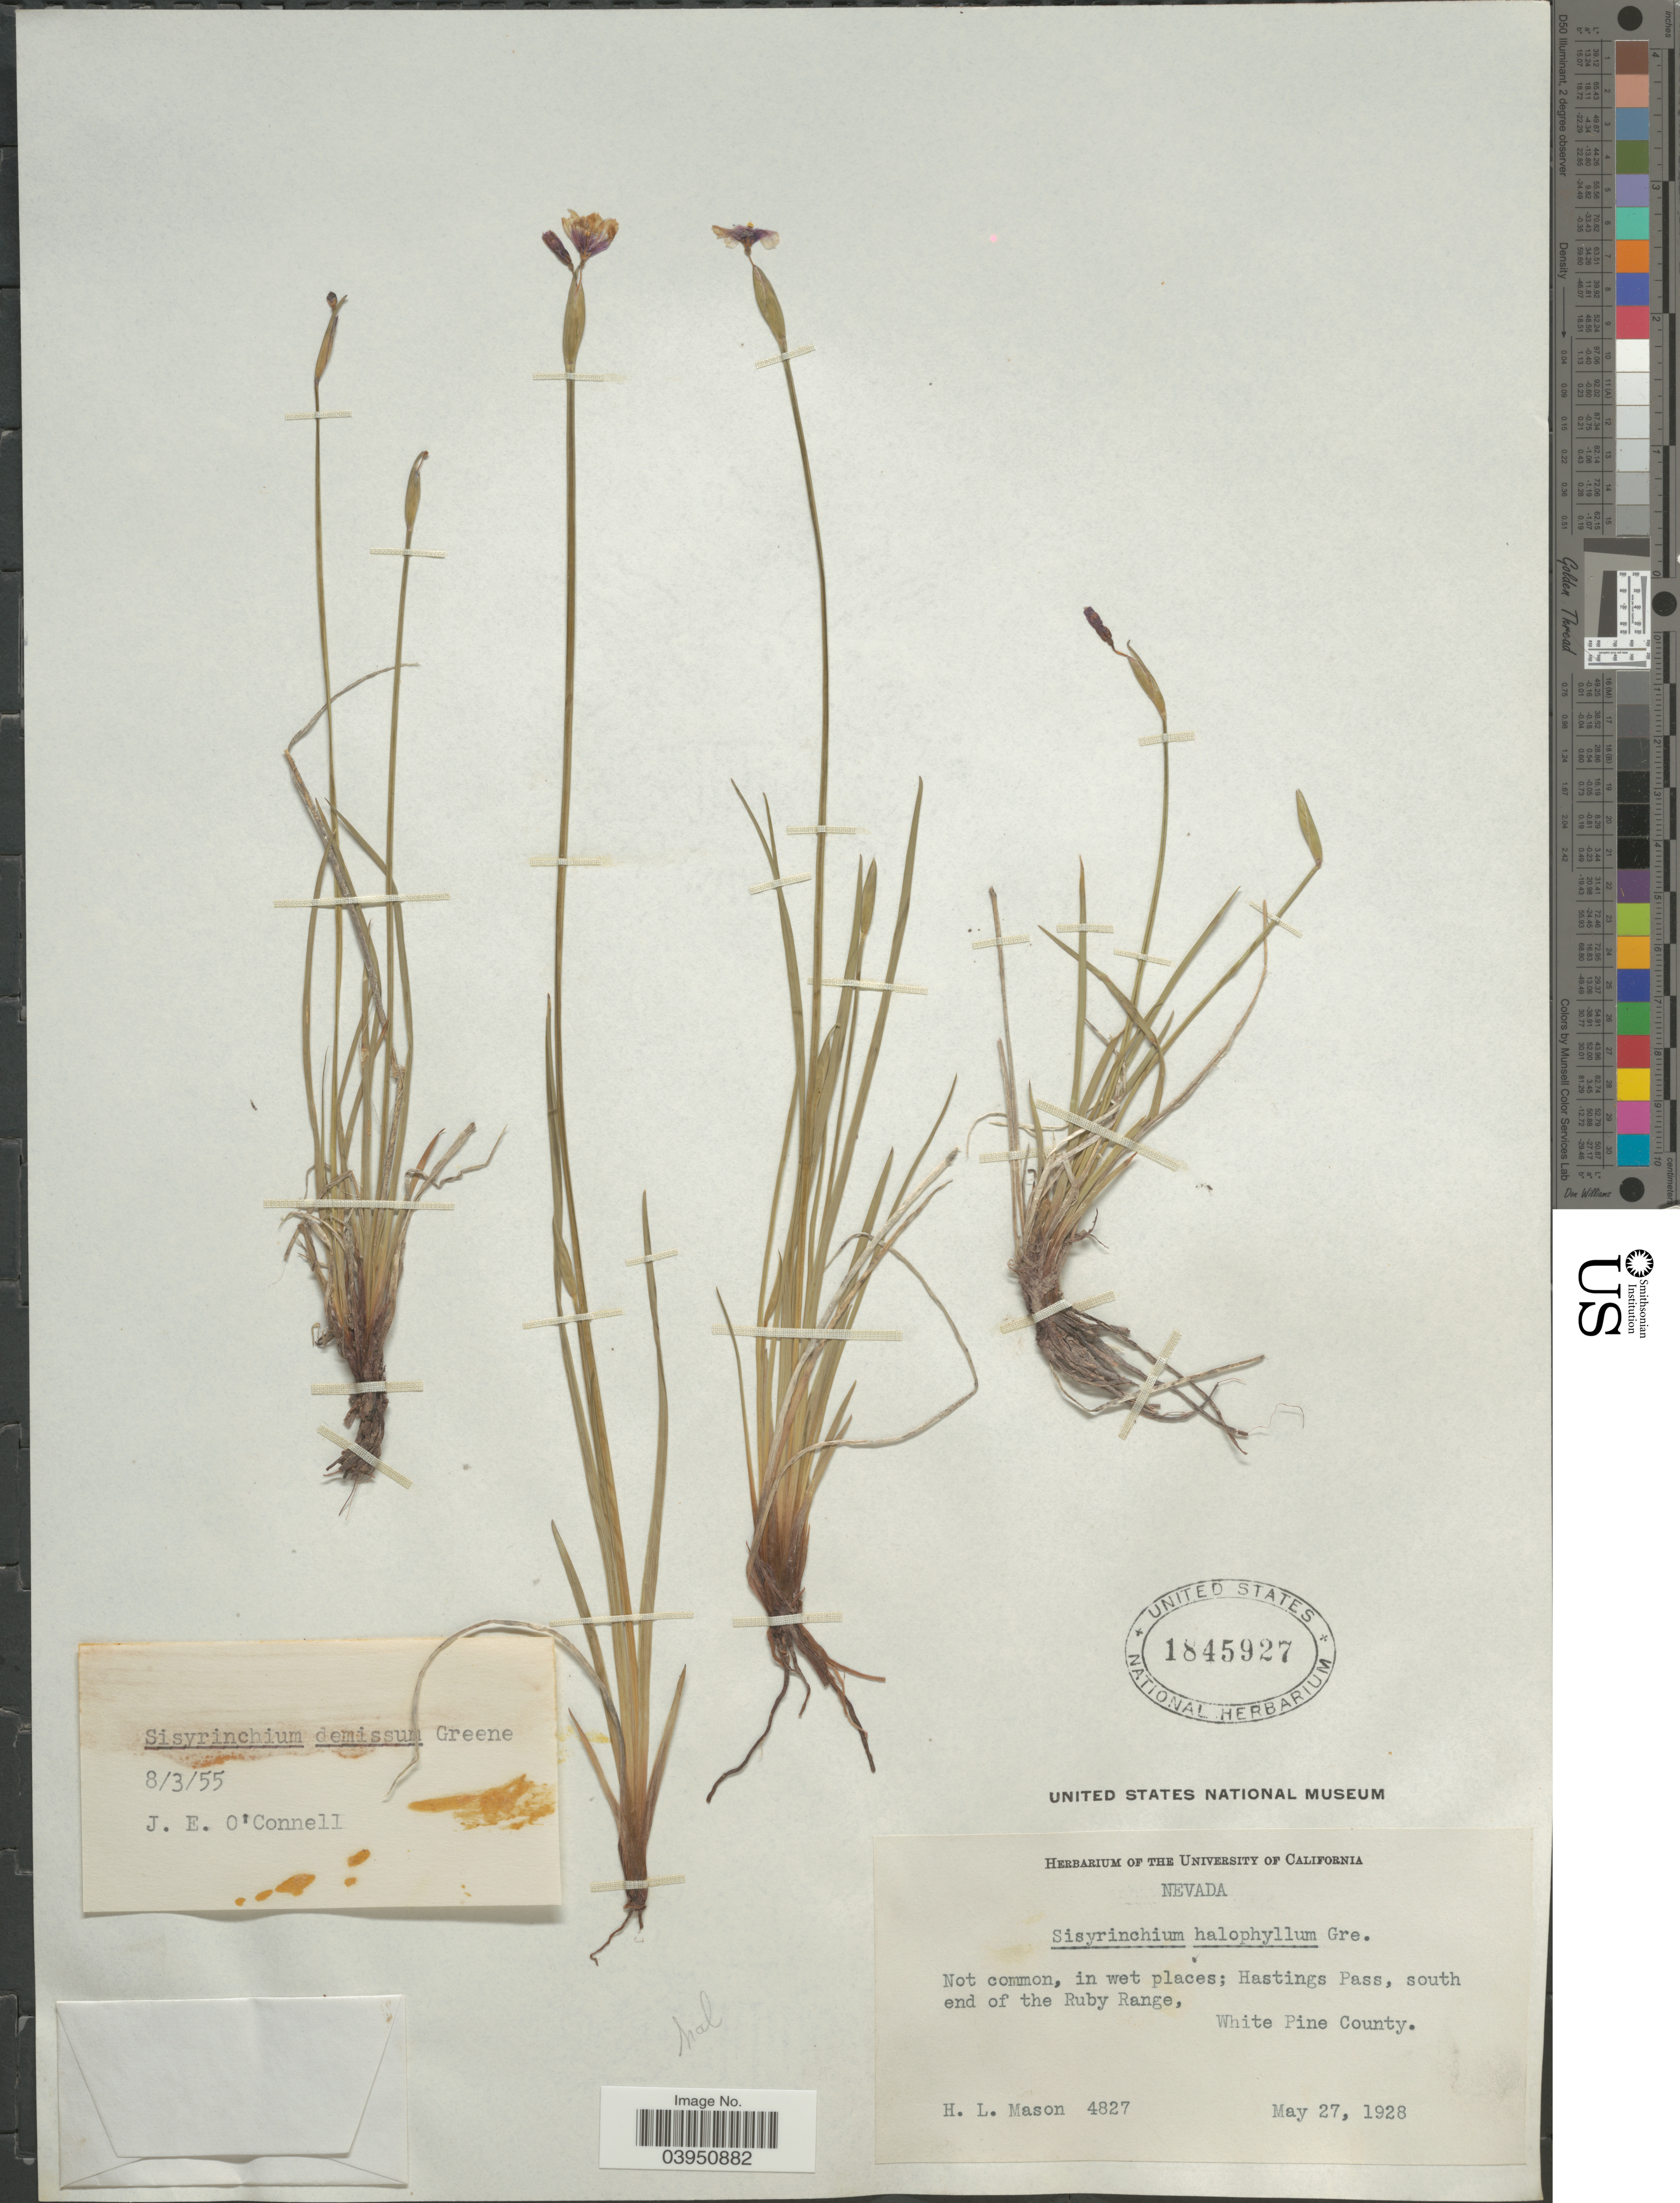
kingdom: Plantae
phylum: Tracheophyta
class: Liliopsida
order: Asparagales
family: Iridaceae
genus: Sisyrinchium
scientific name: Sisyrinchium demissum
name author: Greene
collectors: H. L. Mason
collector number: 4827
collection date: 1928-05-27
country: United States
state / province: Nevada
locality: Hastings Pass, south end of the Ruby Range, White Pine County.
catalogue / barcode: US 1845927